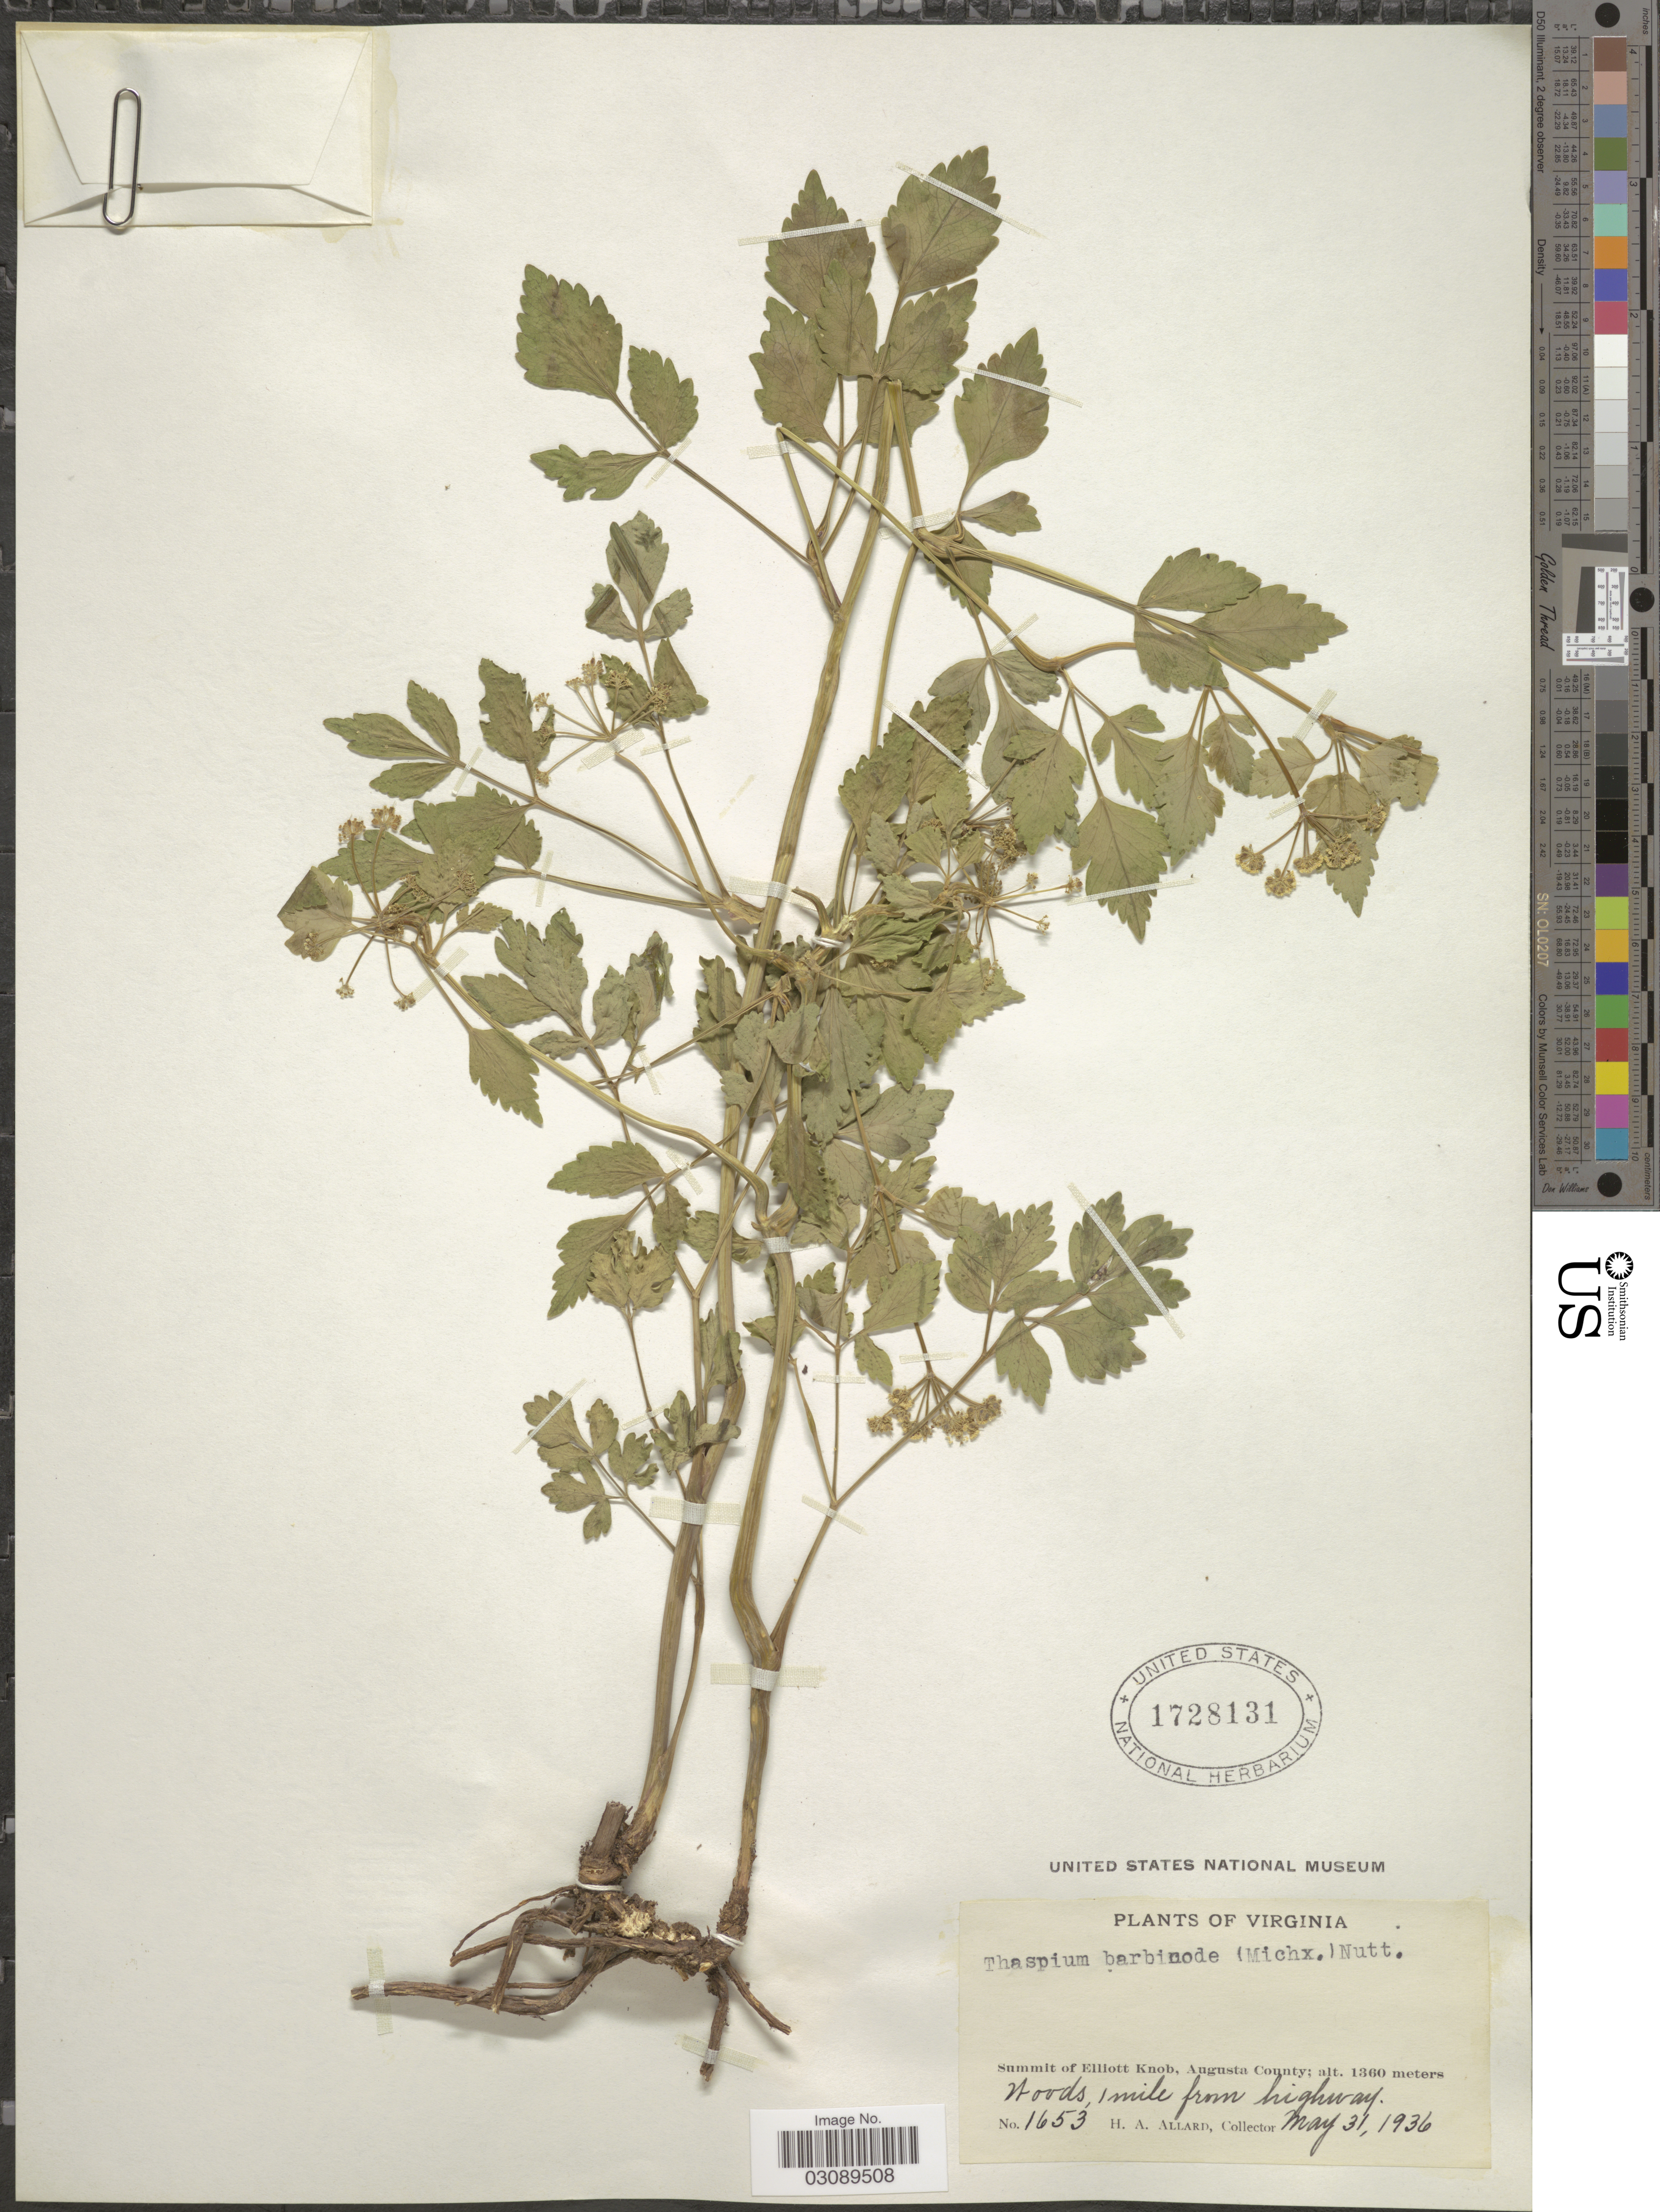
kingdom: Plantae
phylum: Tracheophyta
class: Magnoliopsida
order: Apiales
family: Apiaceae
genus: Thaspium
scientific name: Thaspium barbinode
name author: (Michx.) Nutt.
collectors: H. A. Allard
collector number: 1653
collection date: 1936-05-31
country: United States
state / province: Virginia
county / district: Augusta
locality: Summit of Elliot Knob, Augusta County. Woods, 1 mile from highway.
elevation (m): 1360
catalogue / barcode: US 1728131